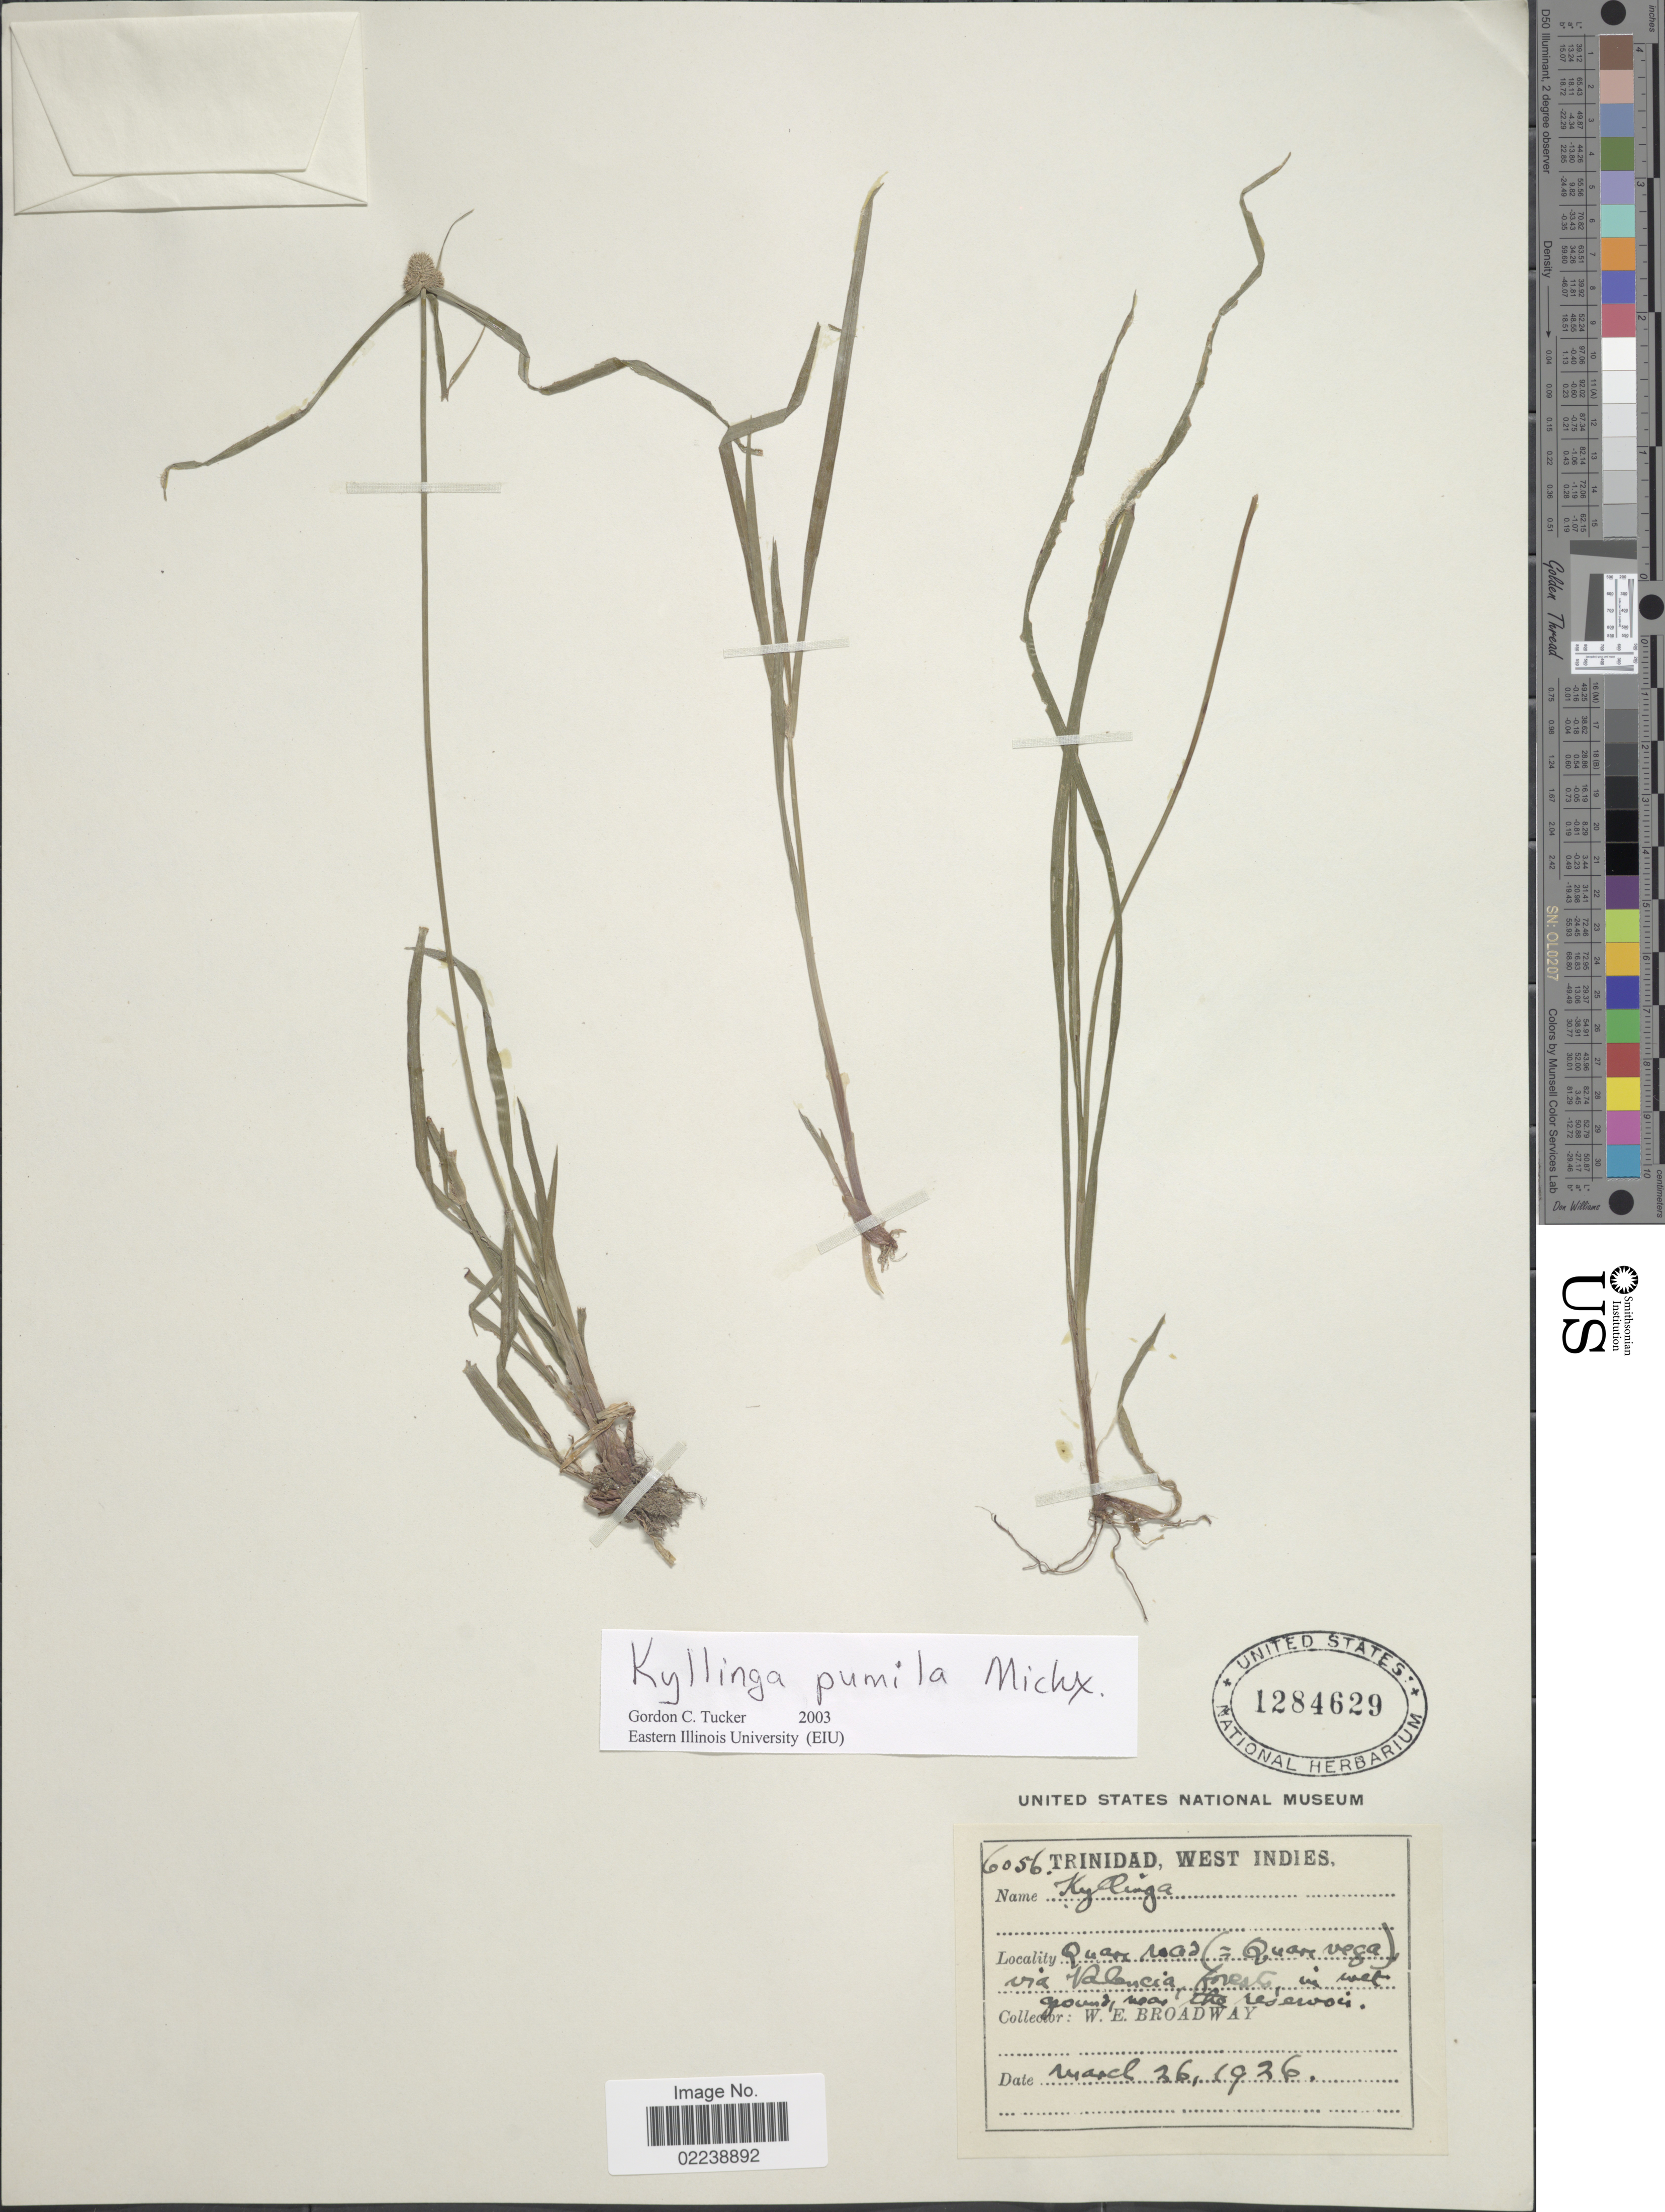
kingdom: Plantae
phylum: Tracheophyta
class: Liliopsida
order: Poales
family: Cyperaceae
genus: Cyperus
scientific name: Cyperus hortensis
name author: (Salzm. ex Steud.) Dorr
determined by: Strong, Mark T., (BOT), Smithsonian Institution - National Museum of Natural History (UNITED STATES)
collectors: W. E. Broadway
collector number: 6056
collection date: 1926-03-26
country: Trinidad and Tobago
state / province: Trinidad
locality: West Indies, Quarry Road (Quarry Vega), via Valencia, near the reservoir.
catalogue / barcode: US 1284629